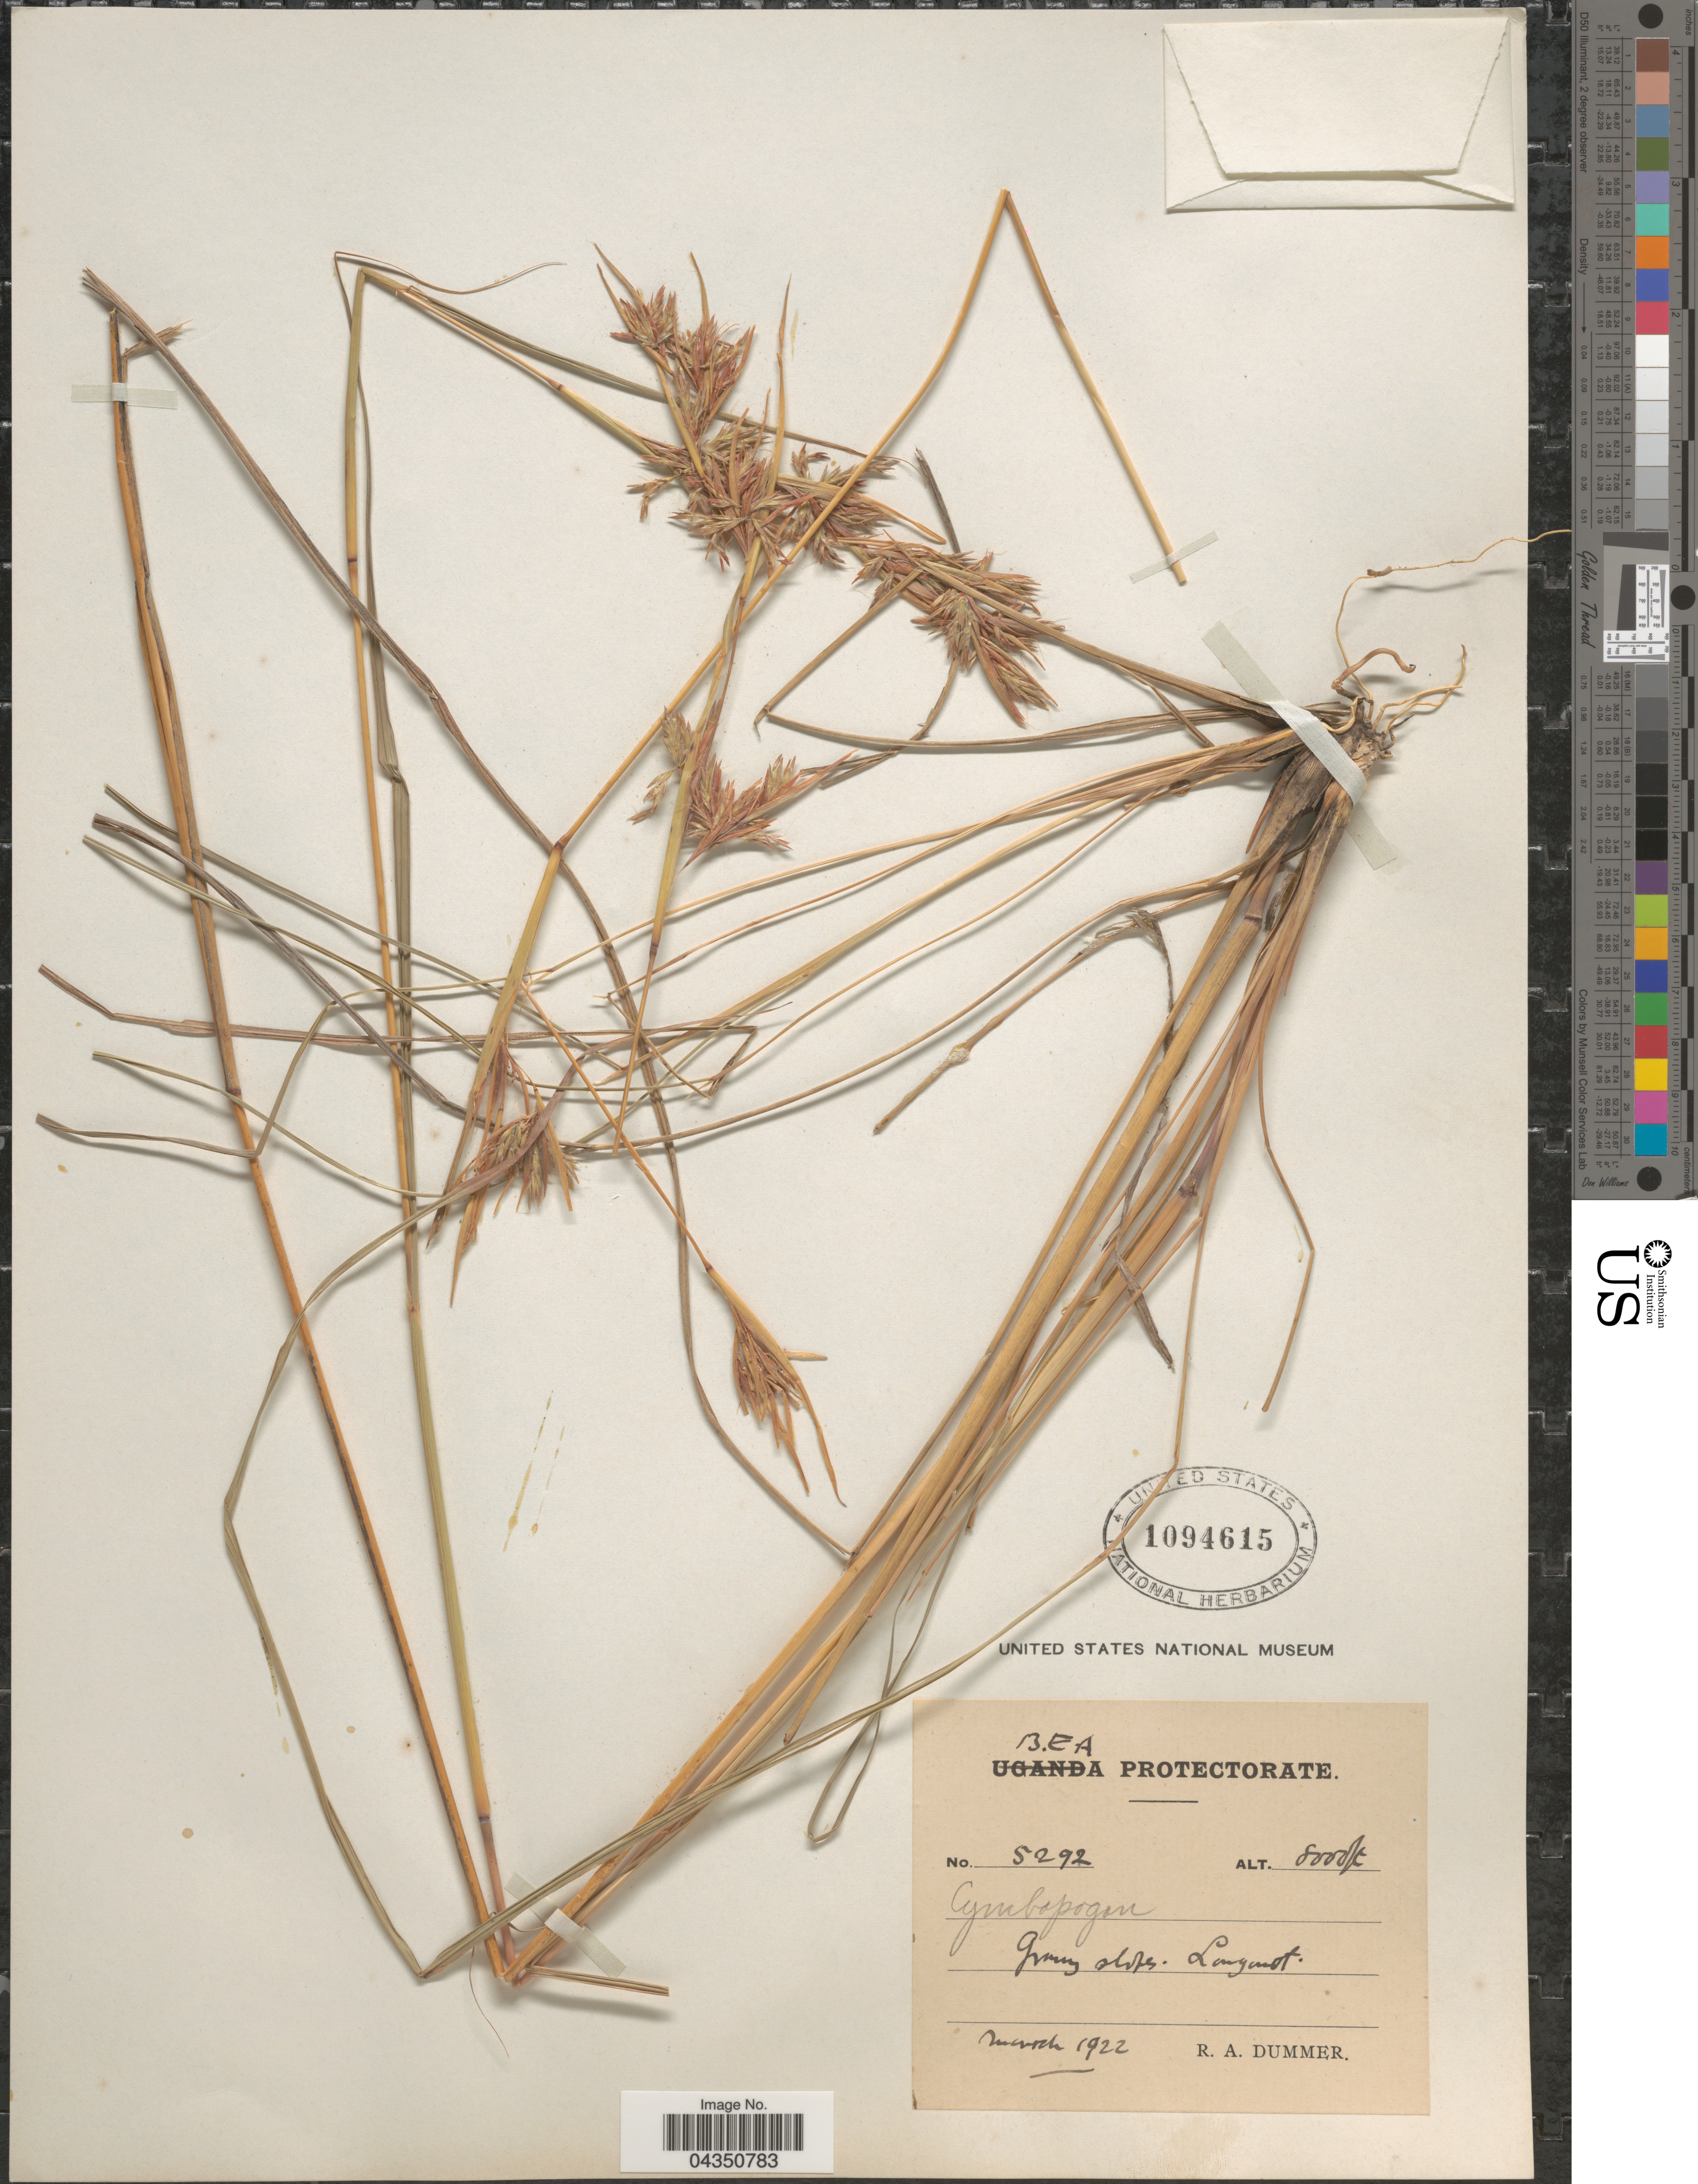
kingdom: Plantae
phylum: Tracheophyta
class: Liliopsida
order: Poales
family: Poaceae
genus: Cymbopogon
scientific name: Cymbopogon sp.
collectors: R. Dümmer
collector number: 5292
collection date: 1922-03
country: Kenya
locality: B.EA Protectorate. Grassy slopes. Longonot.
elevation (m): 2438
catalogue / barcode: US 1094615